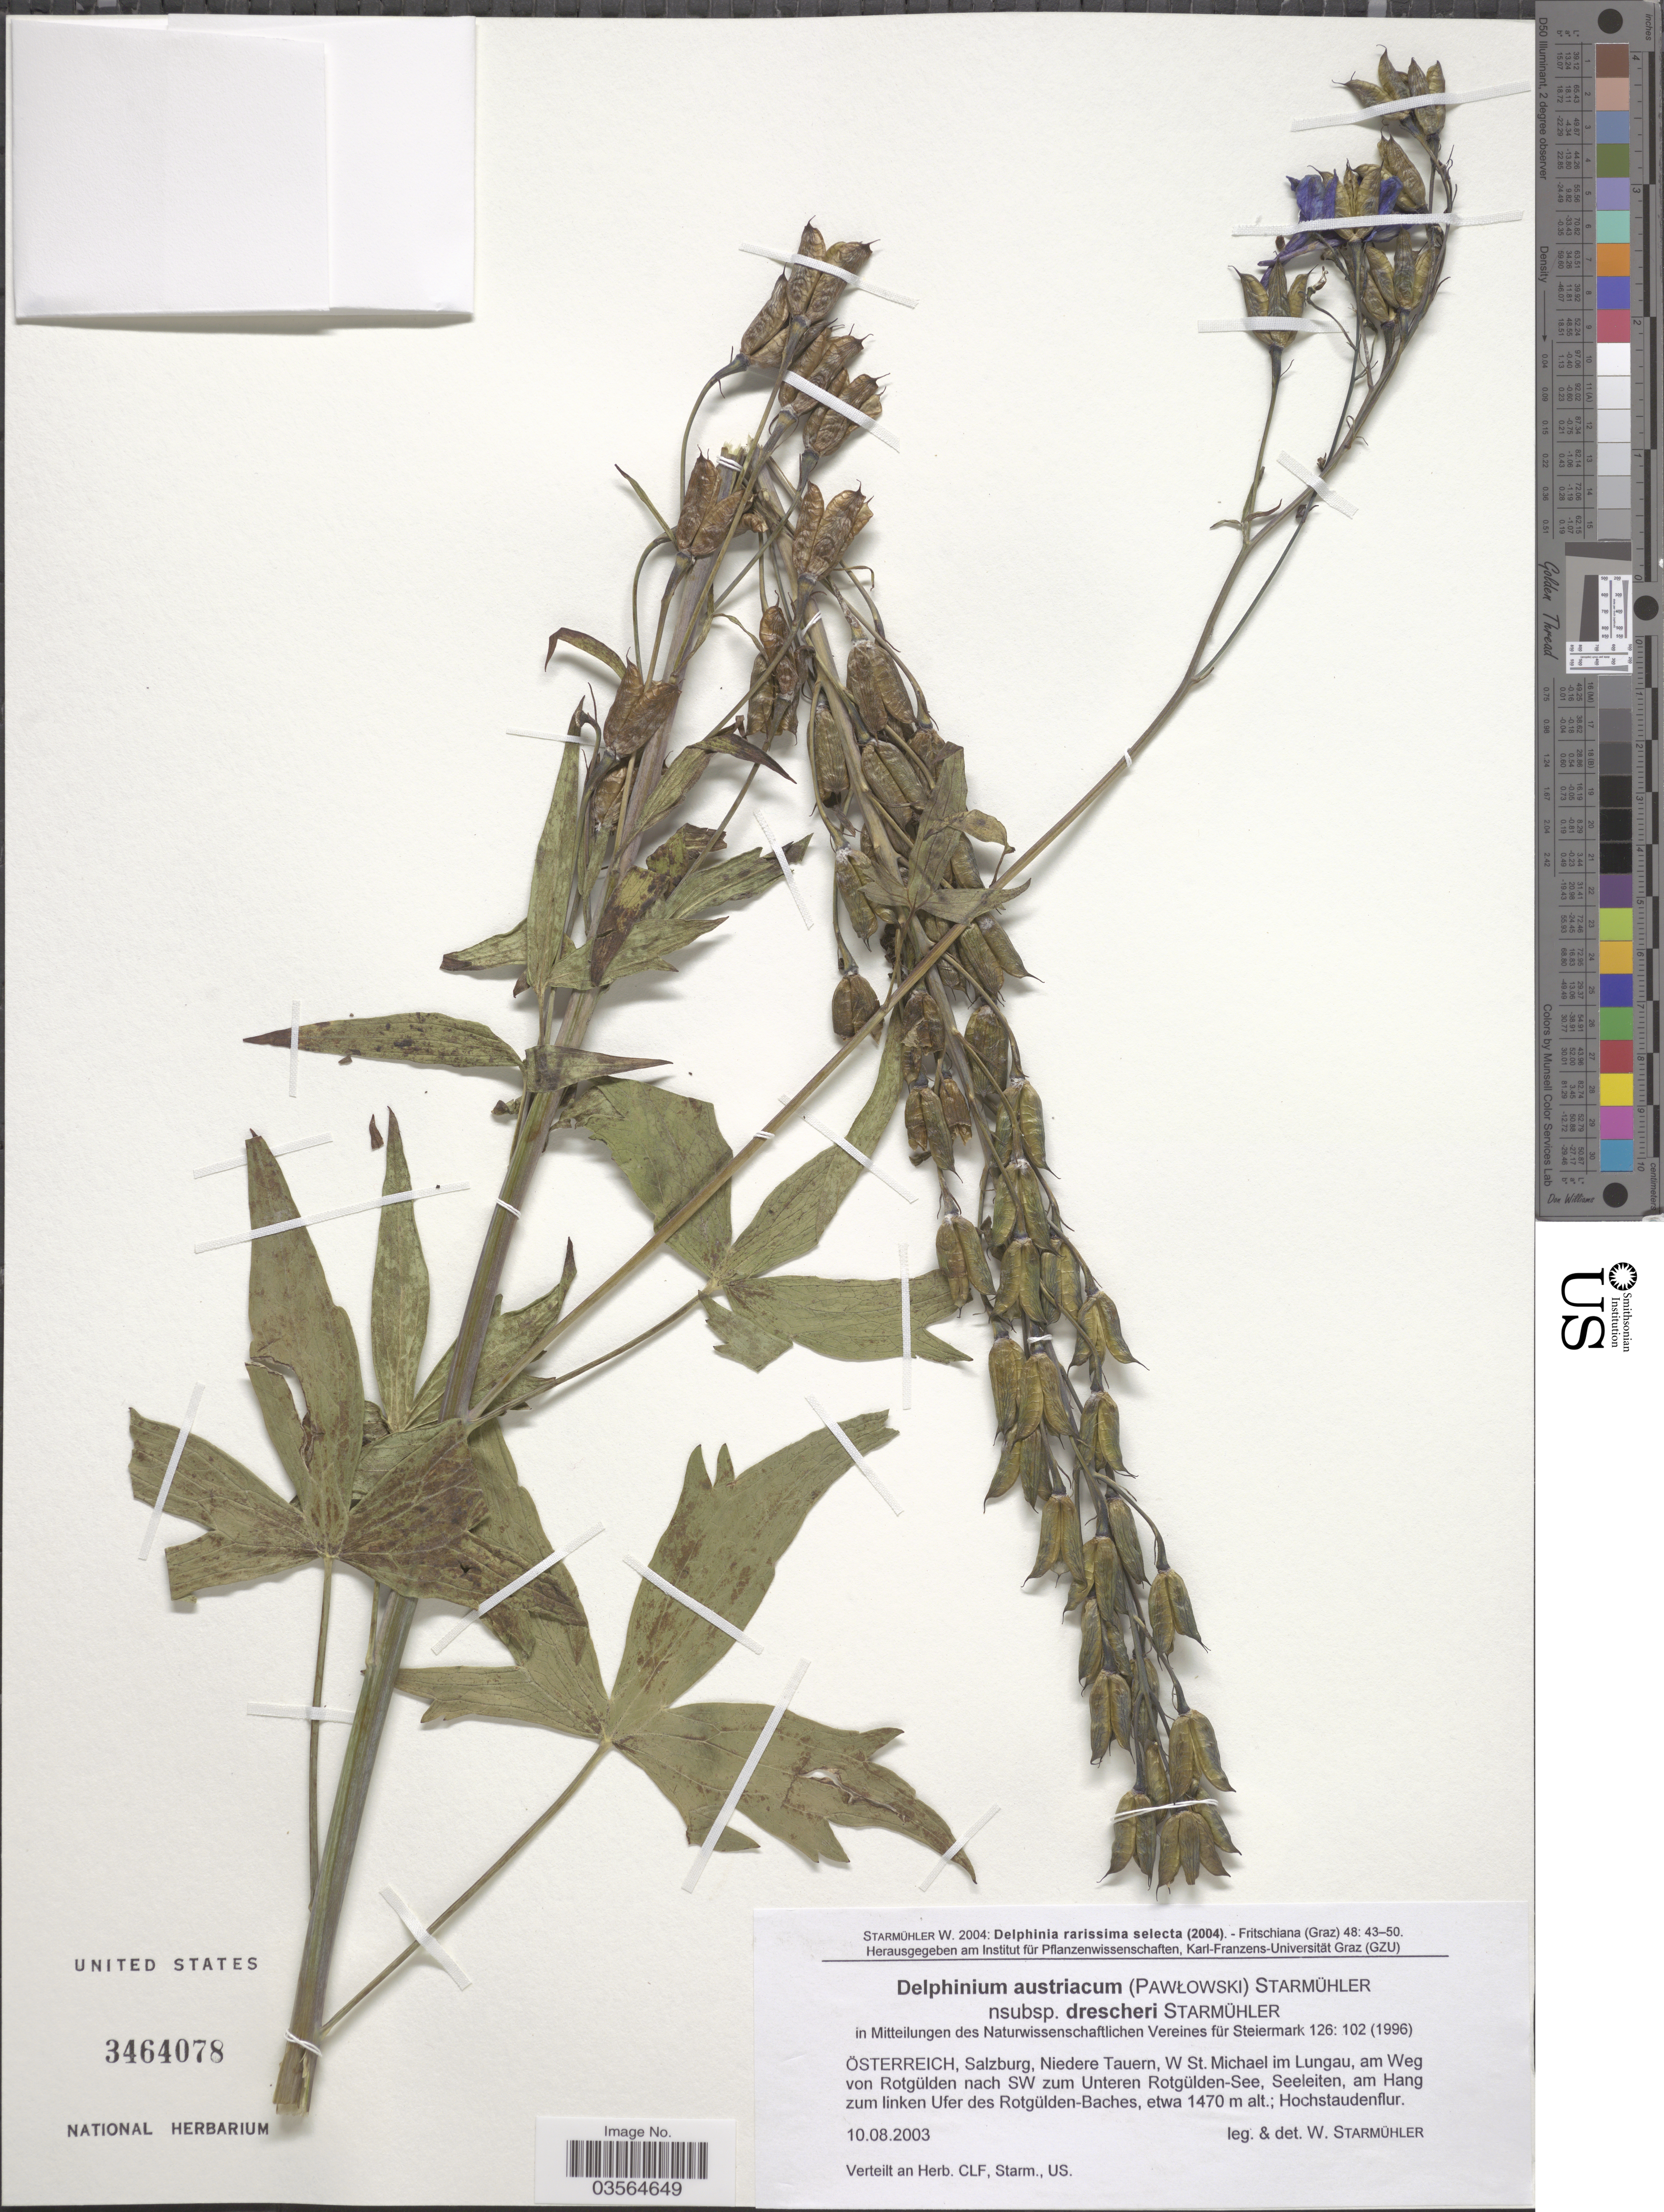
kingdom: Plantae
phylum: Tracheophyta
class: Magnoliopsida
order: Ranunculales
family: Ranunculaceae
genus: Delphinium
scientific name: Delphinium austriacum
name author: (Pawł.) Starmühler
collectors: W. Starmühler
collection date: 2003-08-10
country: Austria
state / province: Salzburg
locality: Österreich, Niedere Tauern, W St. Michael im Lungau, am Weg von Rotgülden nach SW zum Unteren Rotgülden-See, Seeleiten, am Hang zum linken Ufer des Rotgülden-Baches.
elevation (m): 1470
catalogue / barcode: US 3464078